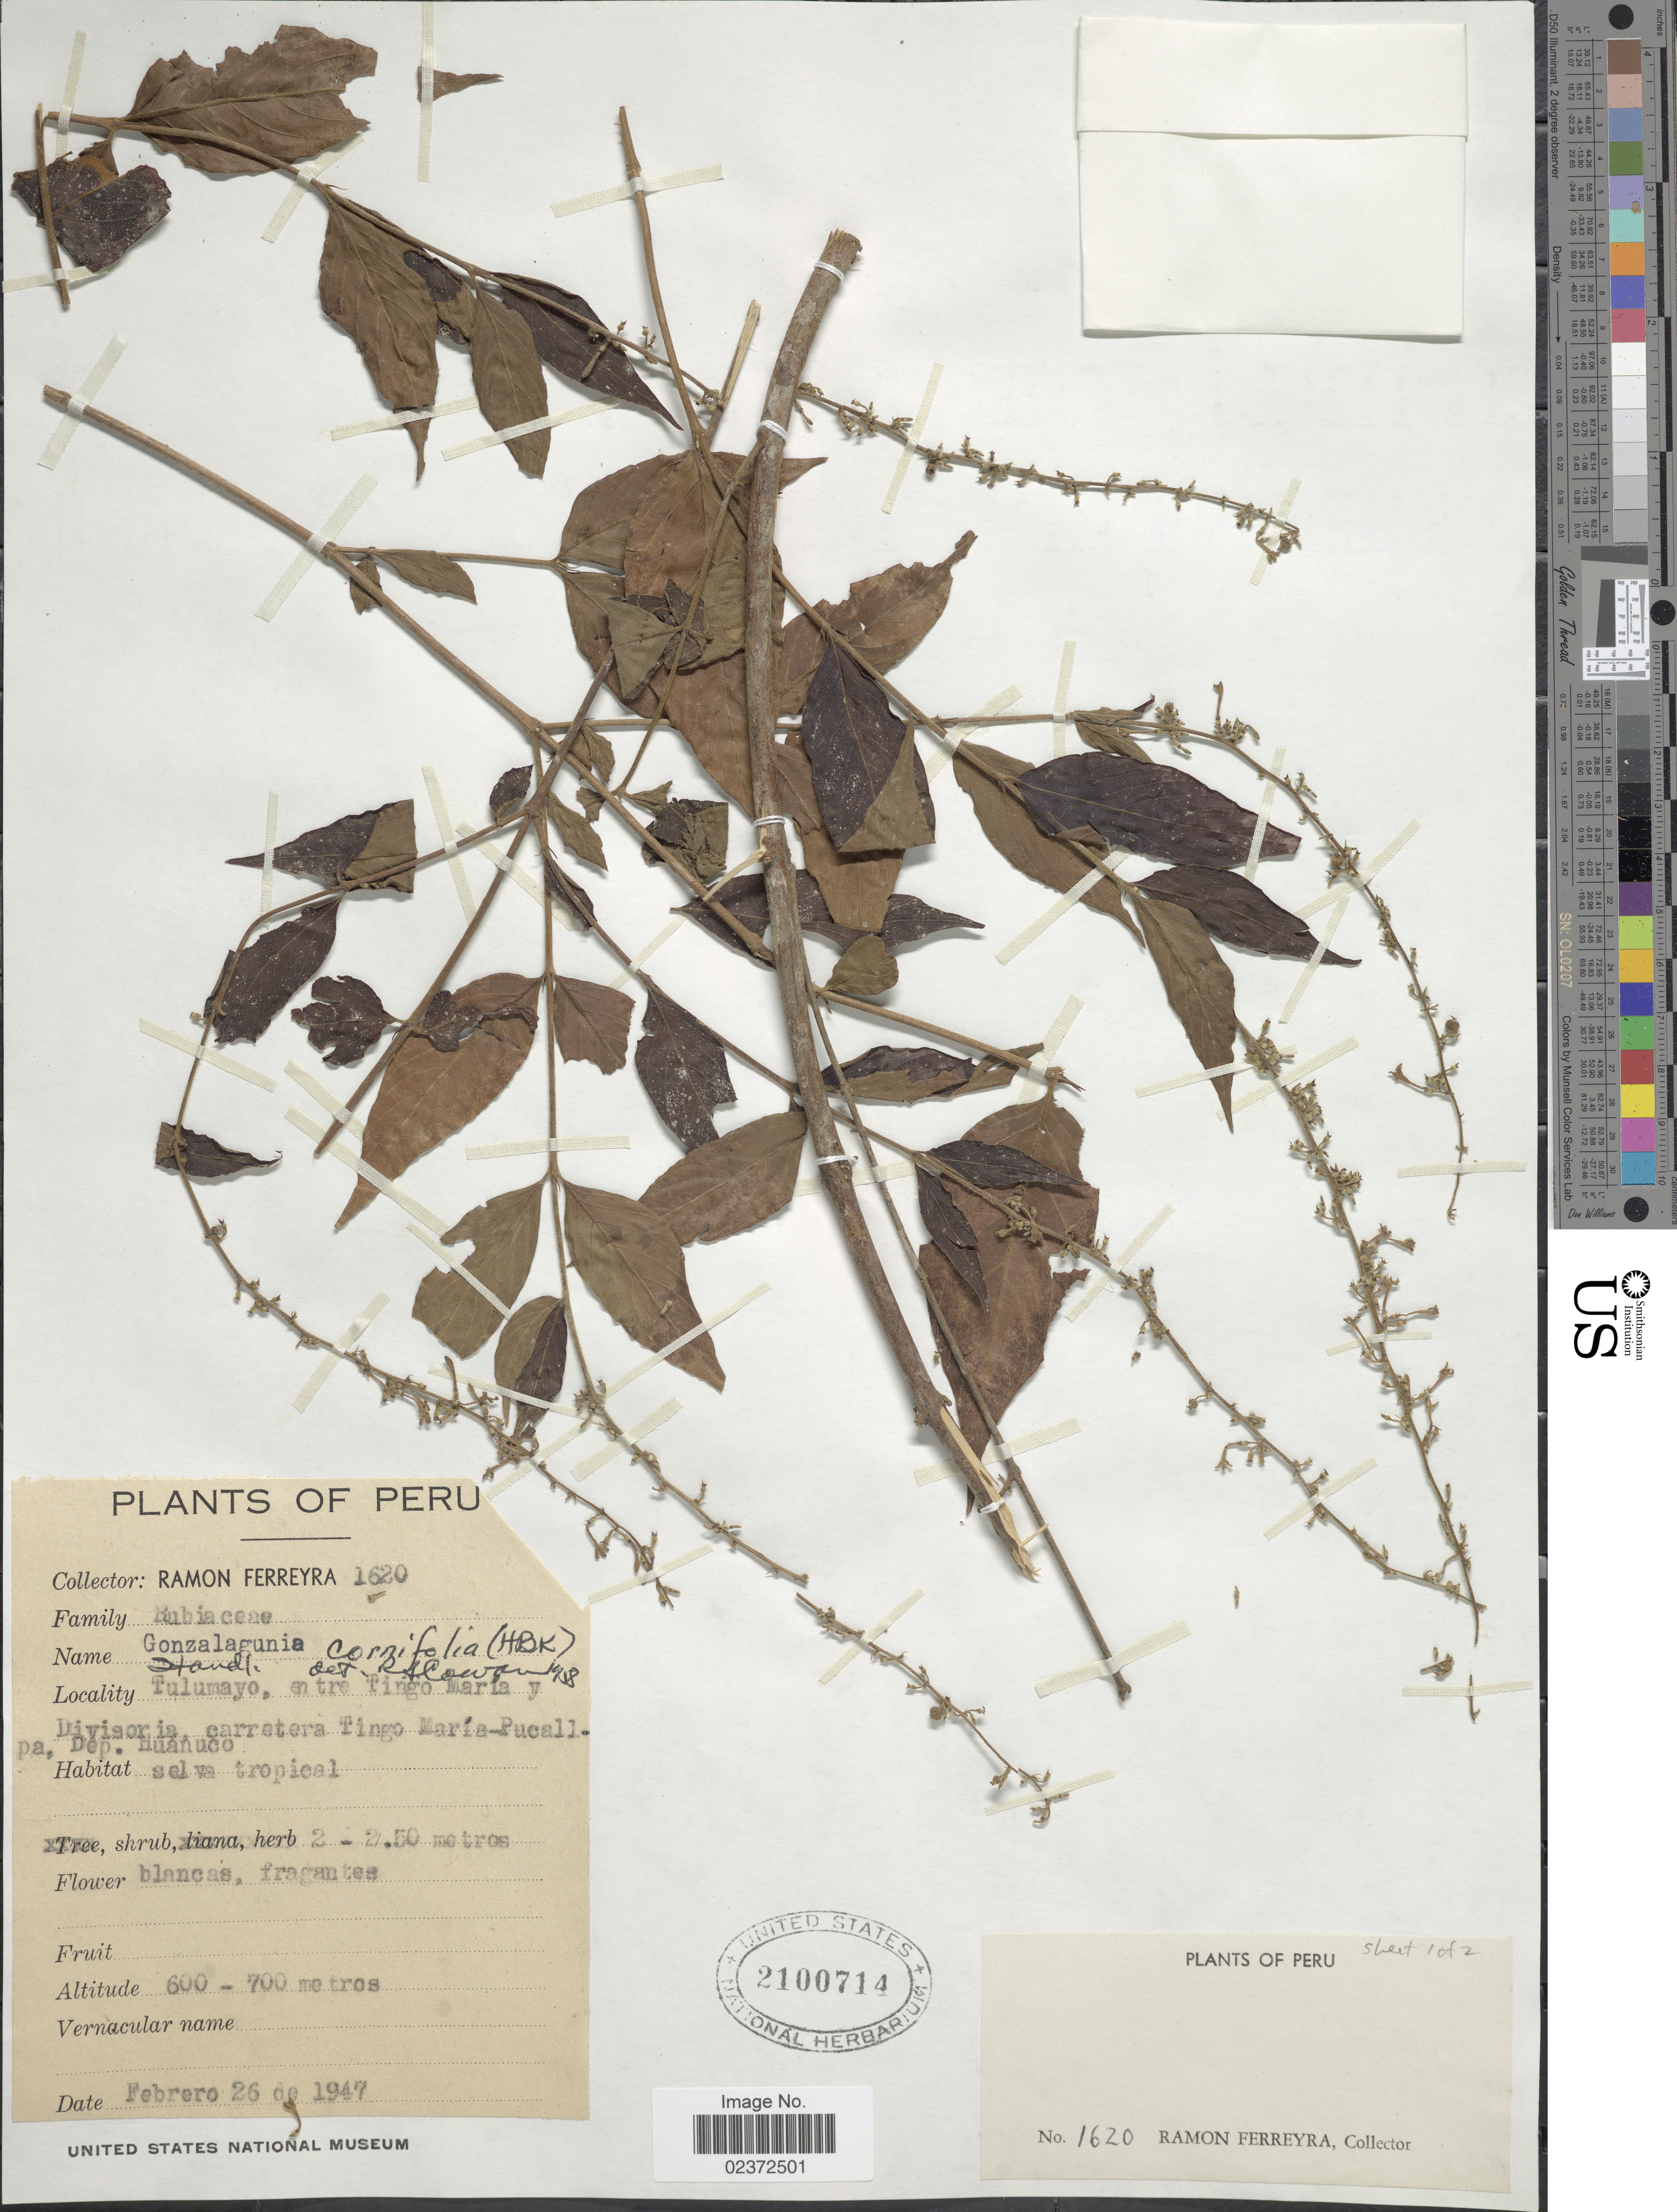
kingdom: Plantae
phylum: Tracheophyta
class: Magnoliopsida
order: Gentianales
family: Rubiaceae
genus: Gonzalagunia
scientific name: Gonzalagunia cornifolia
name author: (Kunth) Standl.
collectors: R. A. Ferreyra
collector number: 1620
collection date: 1947-02-26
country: Peru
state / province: Huánuco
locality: Tulumayo, entre Tingo Maria y Divisoria, carretera Tingo-María-Pucallpa, Dep. Huanuco, selva tropical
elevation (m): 600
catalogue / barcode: US 2100714